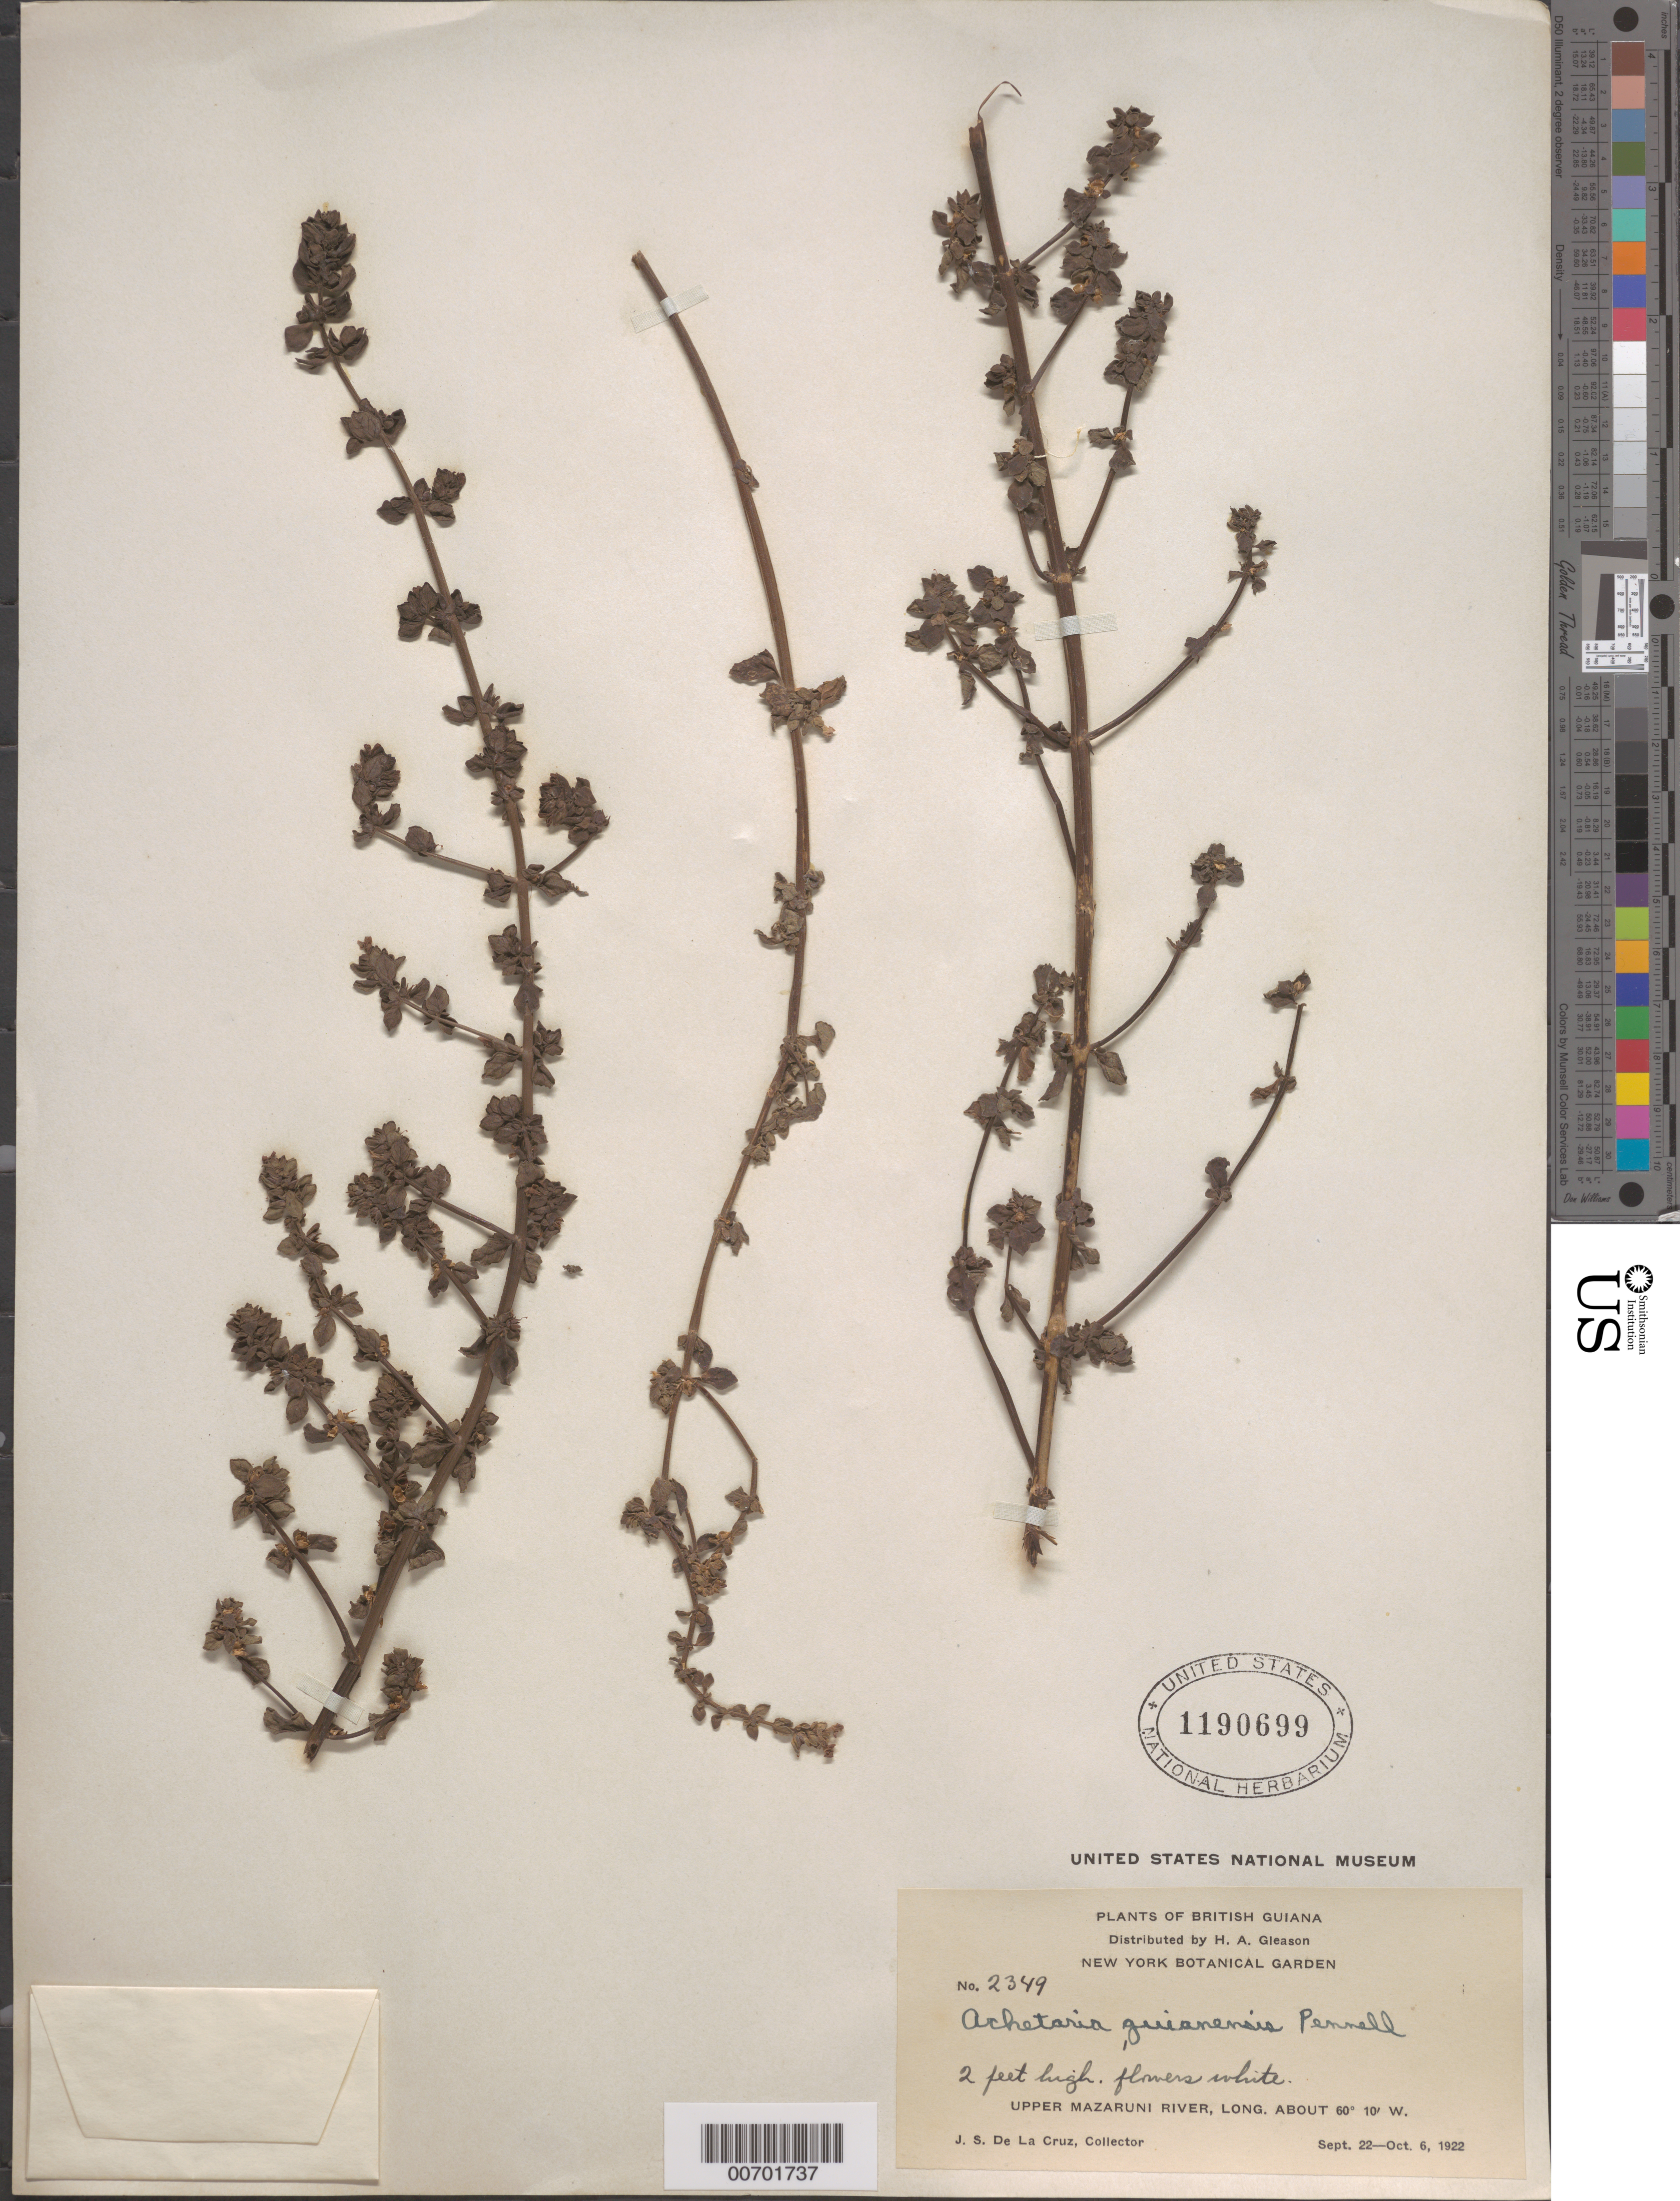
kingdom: Plantae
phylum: Tracheophyta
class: Magnoliopsida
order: Lamiales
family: Plantaginaceae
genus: Matourea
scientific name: Matourea scutellarioides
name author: (Benth.) Colletta & V.C. Souza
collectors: J. S. de la Cruz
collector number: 2349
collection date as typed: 22-Sep-22 to 6-Oct-22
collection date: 1922-09-22/1922-10-06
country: Guyana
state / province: Cuyuni-Mazaruni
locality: Upper Mazaruni R.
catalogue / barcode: US 1190699